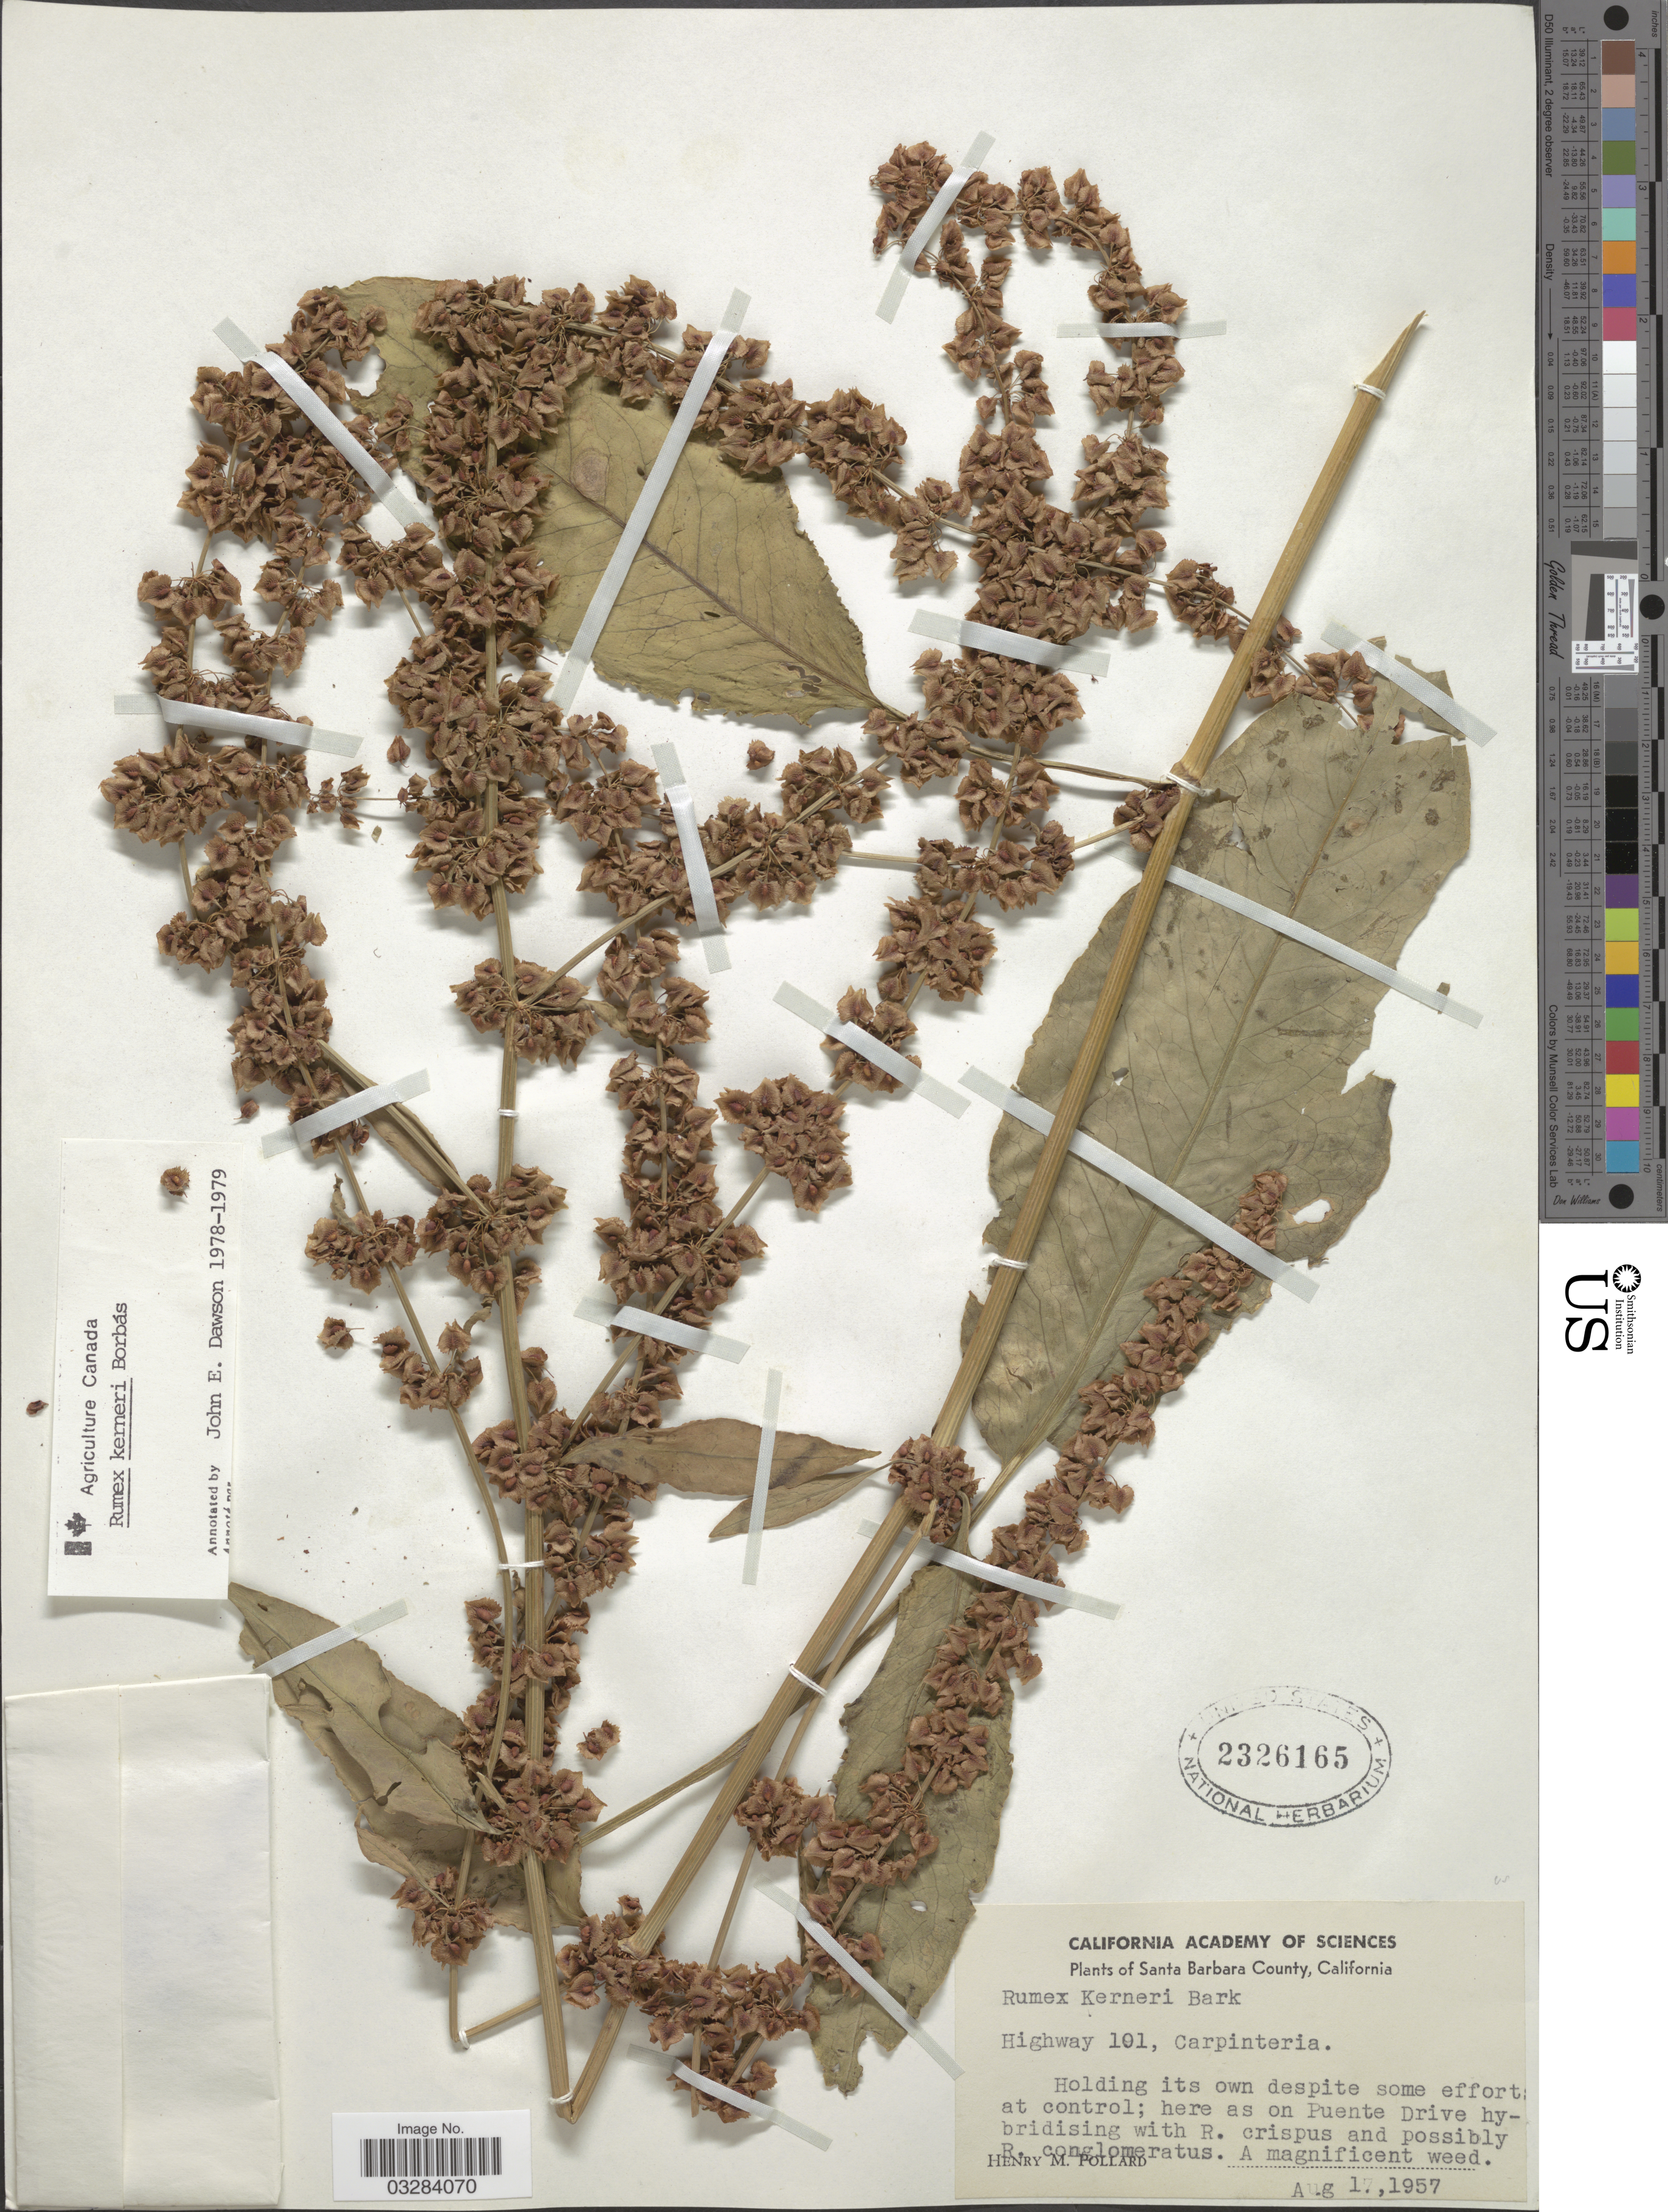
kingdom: Plantae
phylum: Tracheophyta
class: Magnoliopsida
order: Caryophyllales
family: Polygonaceae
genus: Rumex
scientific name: Rumex kerneri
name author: Borbás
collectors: H. M. Pollard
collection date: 1957-08-17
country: United States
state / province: California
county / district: Santa Barbara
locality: Santa Barbara County. Highway 101, Carpinteria.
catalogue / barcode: US 2326165